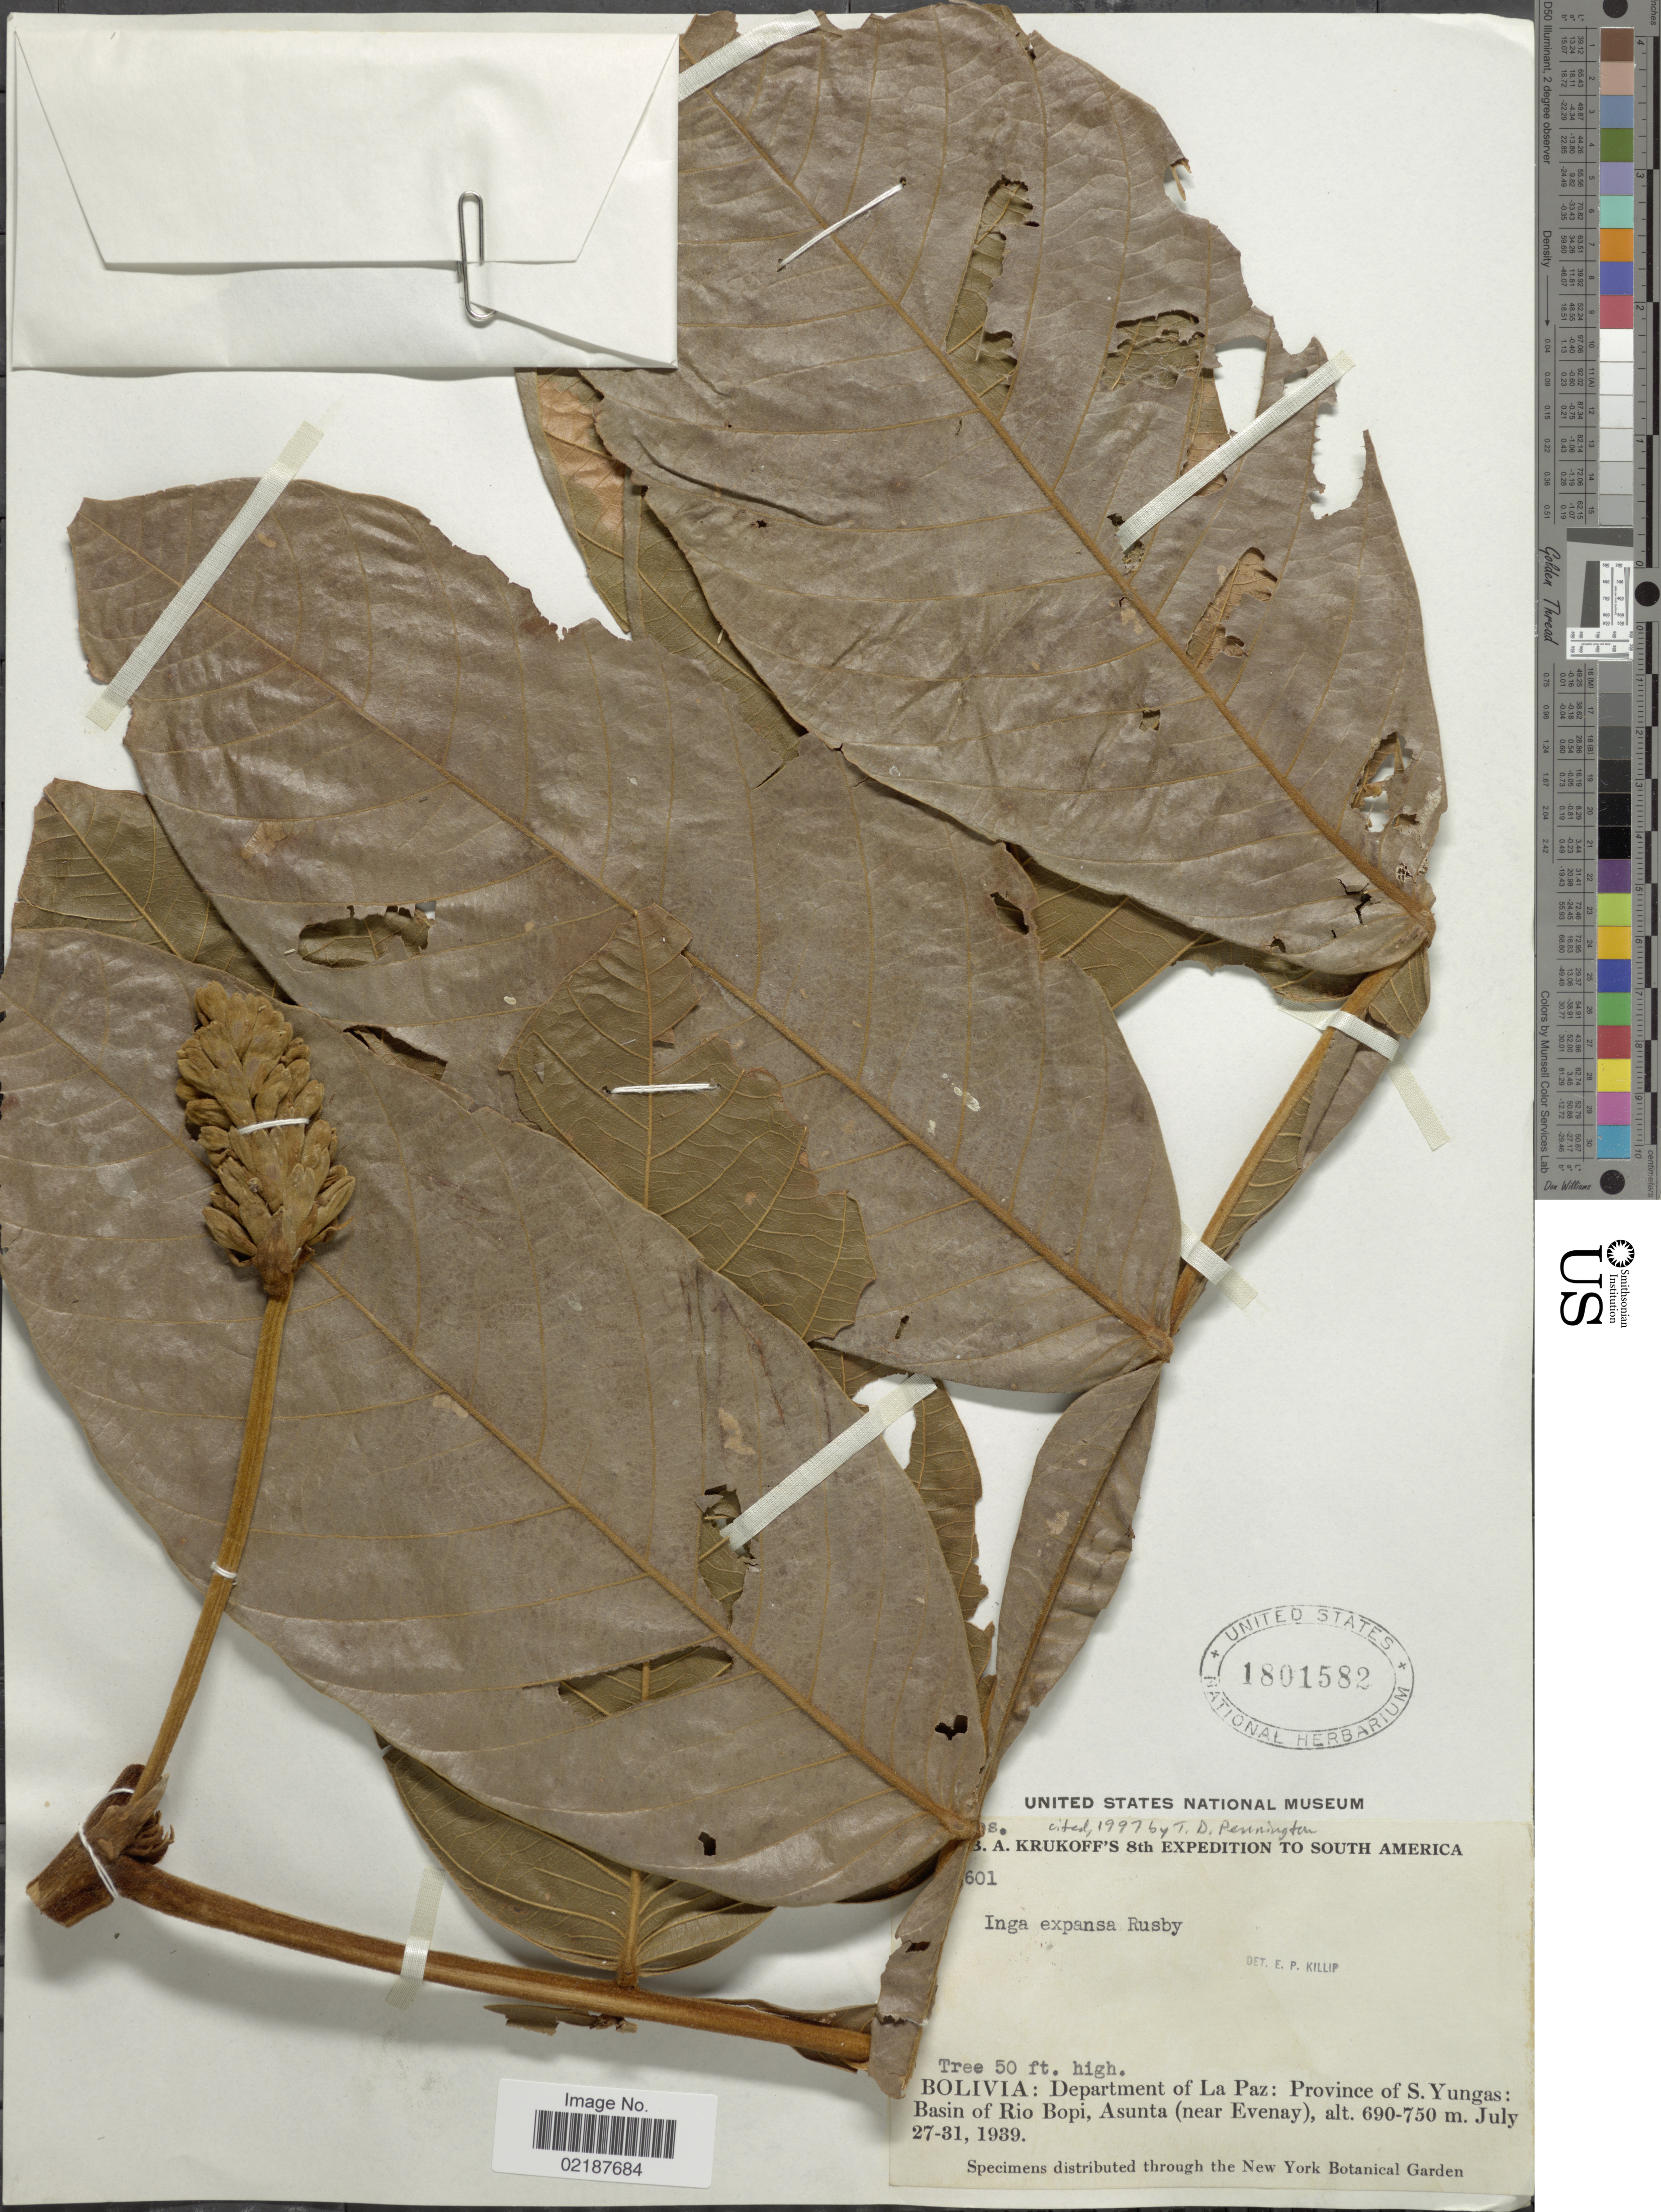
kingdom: Plantae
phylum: Tracheophyta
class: Magnoliopsida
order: Fabales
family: Fabaceae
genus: Inga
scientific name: Inga expansa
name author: Rusby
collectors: B. A. Krukoff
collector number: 601*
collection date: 1939-07-27/1939-07-31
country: Bolivia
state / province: La Paz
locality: Department of La Paz: Province of S. Yungas Basin of Rio Bopi, Asunta (near Evenay)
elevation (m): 690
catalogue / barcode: US 1801582